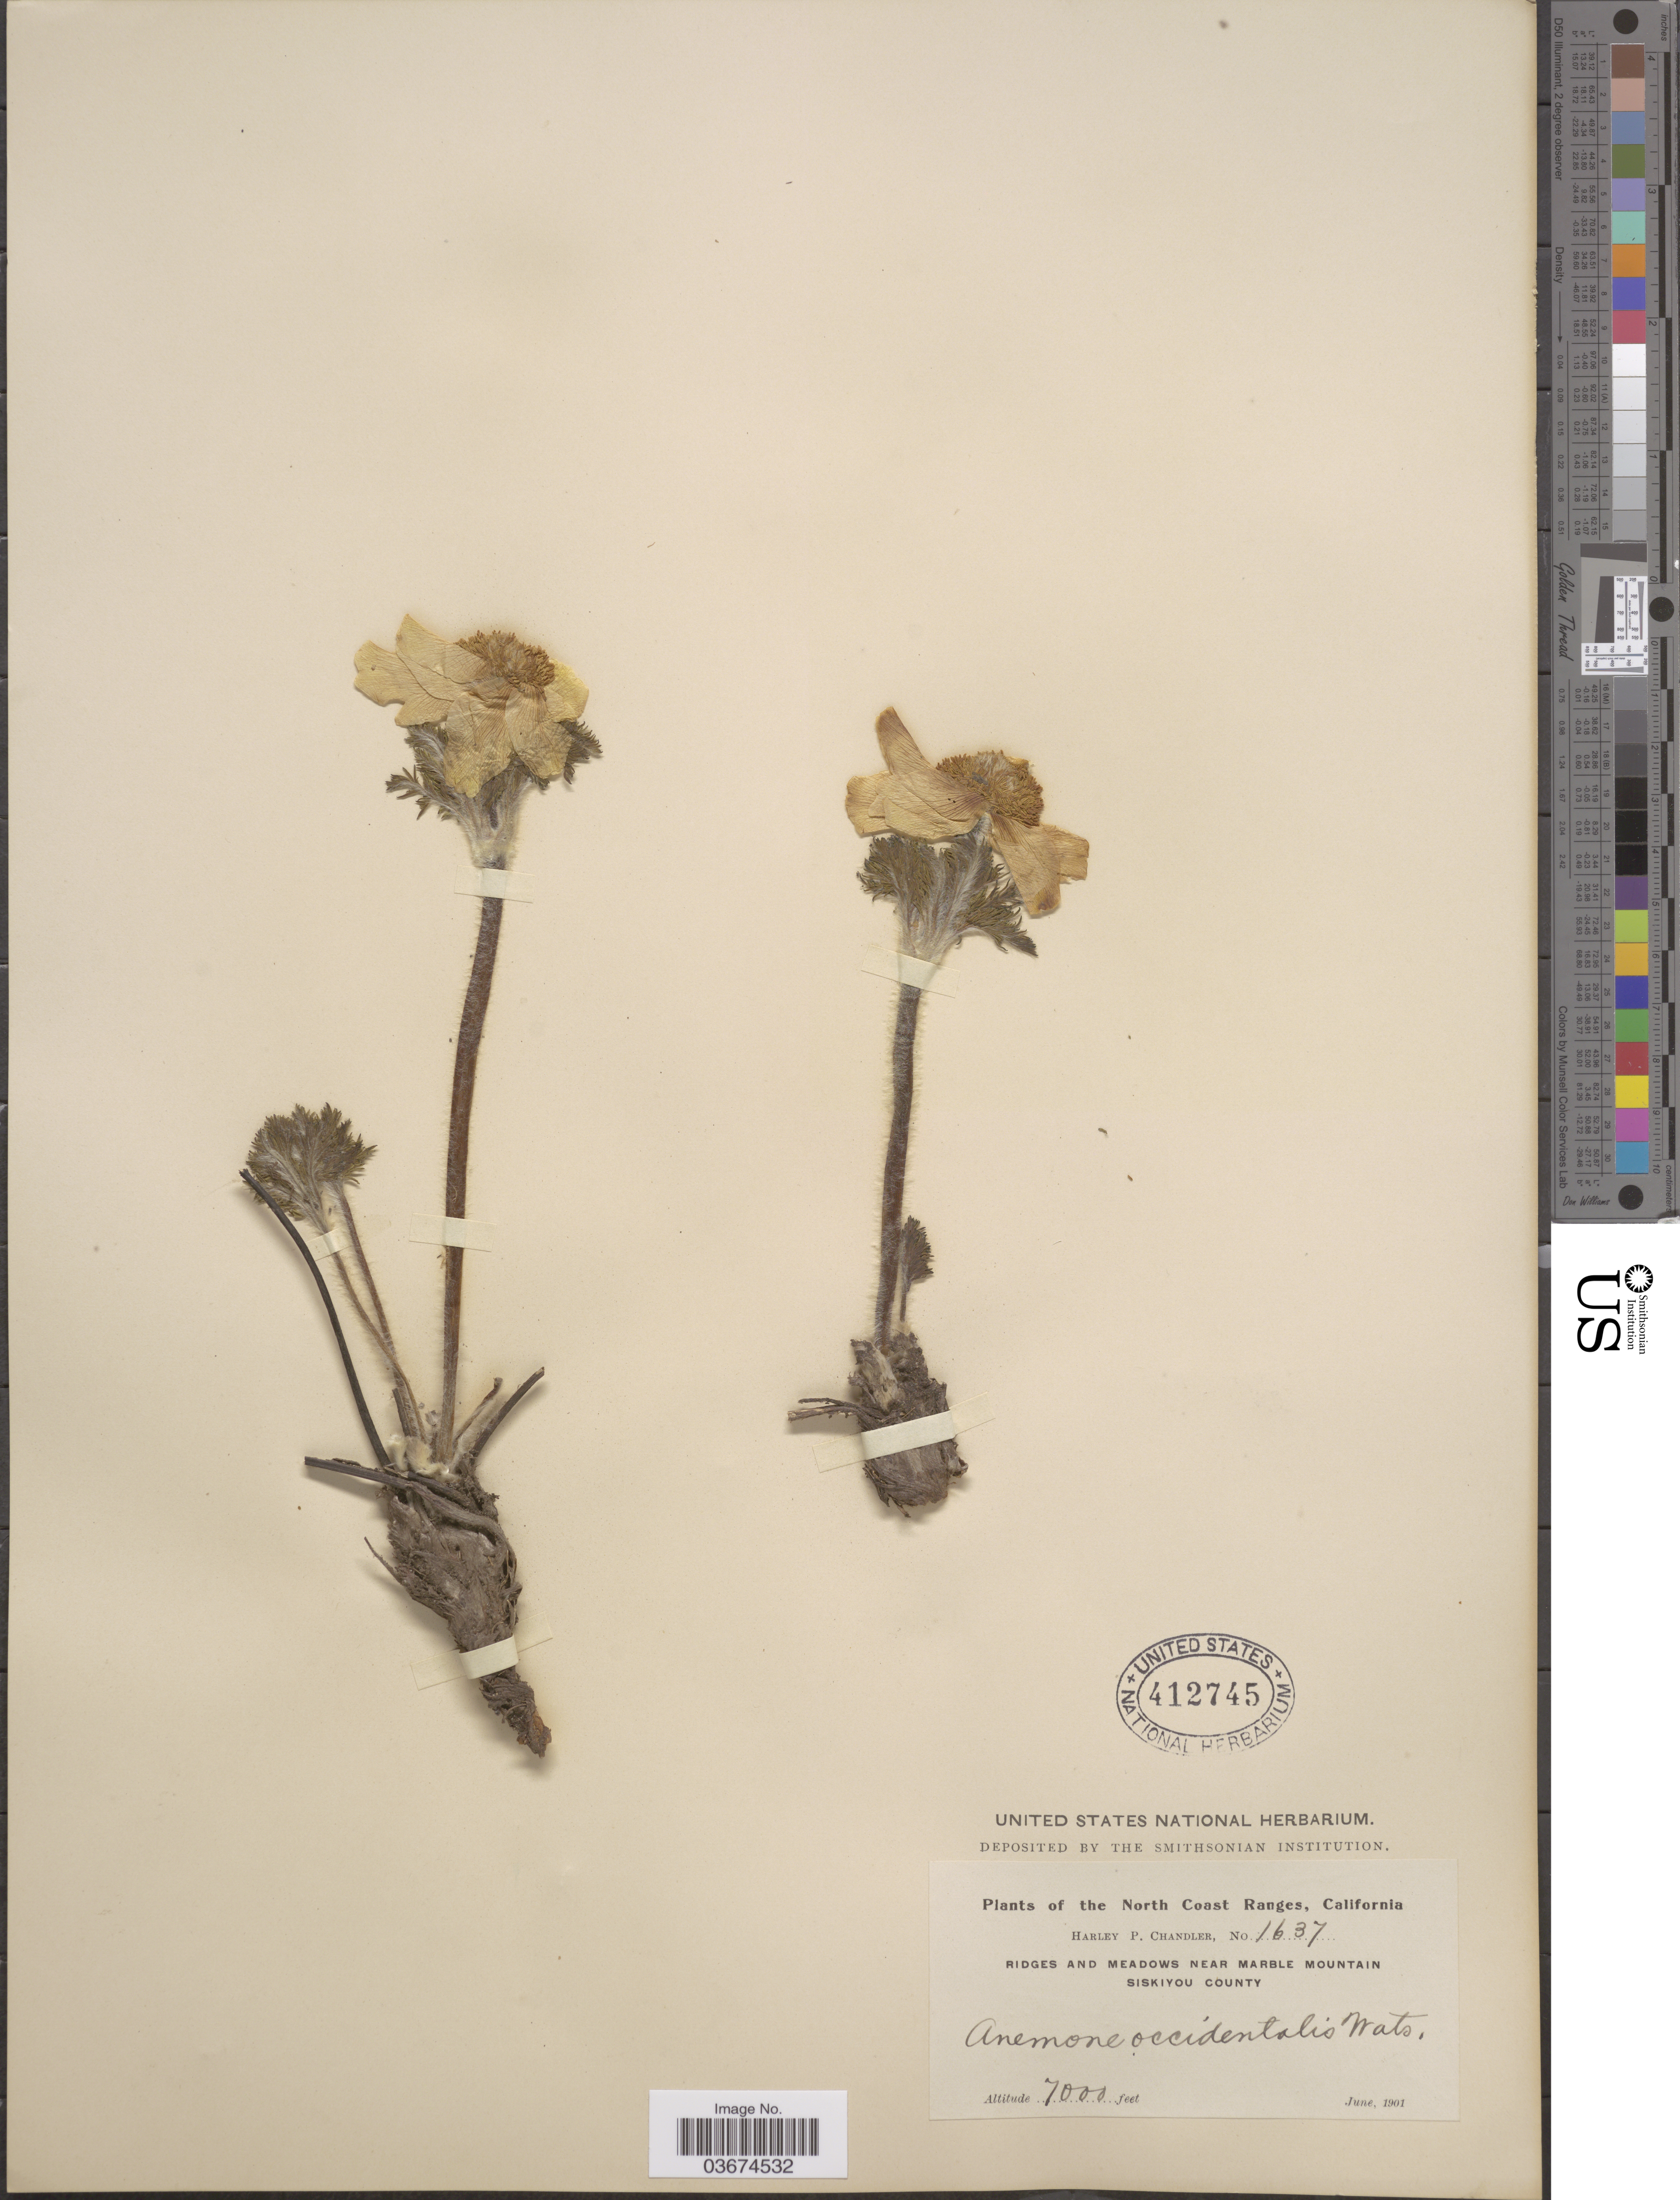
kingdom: Plantae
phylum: Tracheophyta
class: Magnoliopsida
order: Ranunculales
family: Ranunculaceae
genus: Pulsatilla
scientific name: Pulsatilla occidentalis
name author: (S. Watson) Freyn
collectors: H. Chandler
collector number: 1637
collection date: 1901-06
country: United States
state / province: California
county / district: Siskiyou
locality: The North Coast Ranges. Ridges and meadows near Marble Mountain. Siskiyou County.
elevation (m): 2134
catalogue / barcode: US 412745